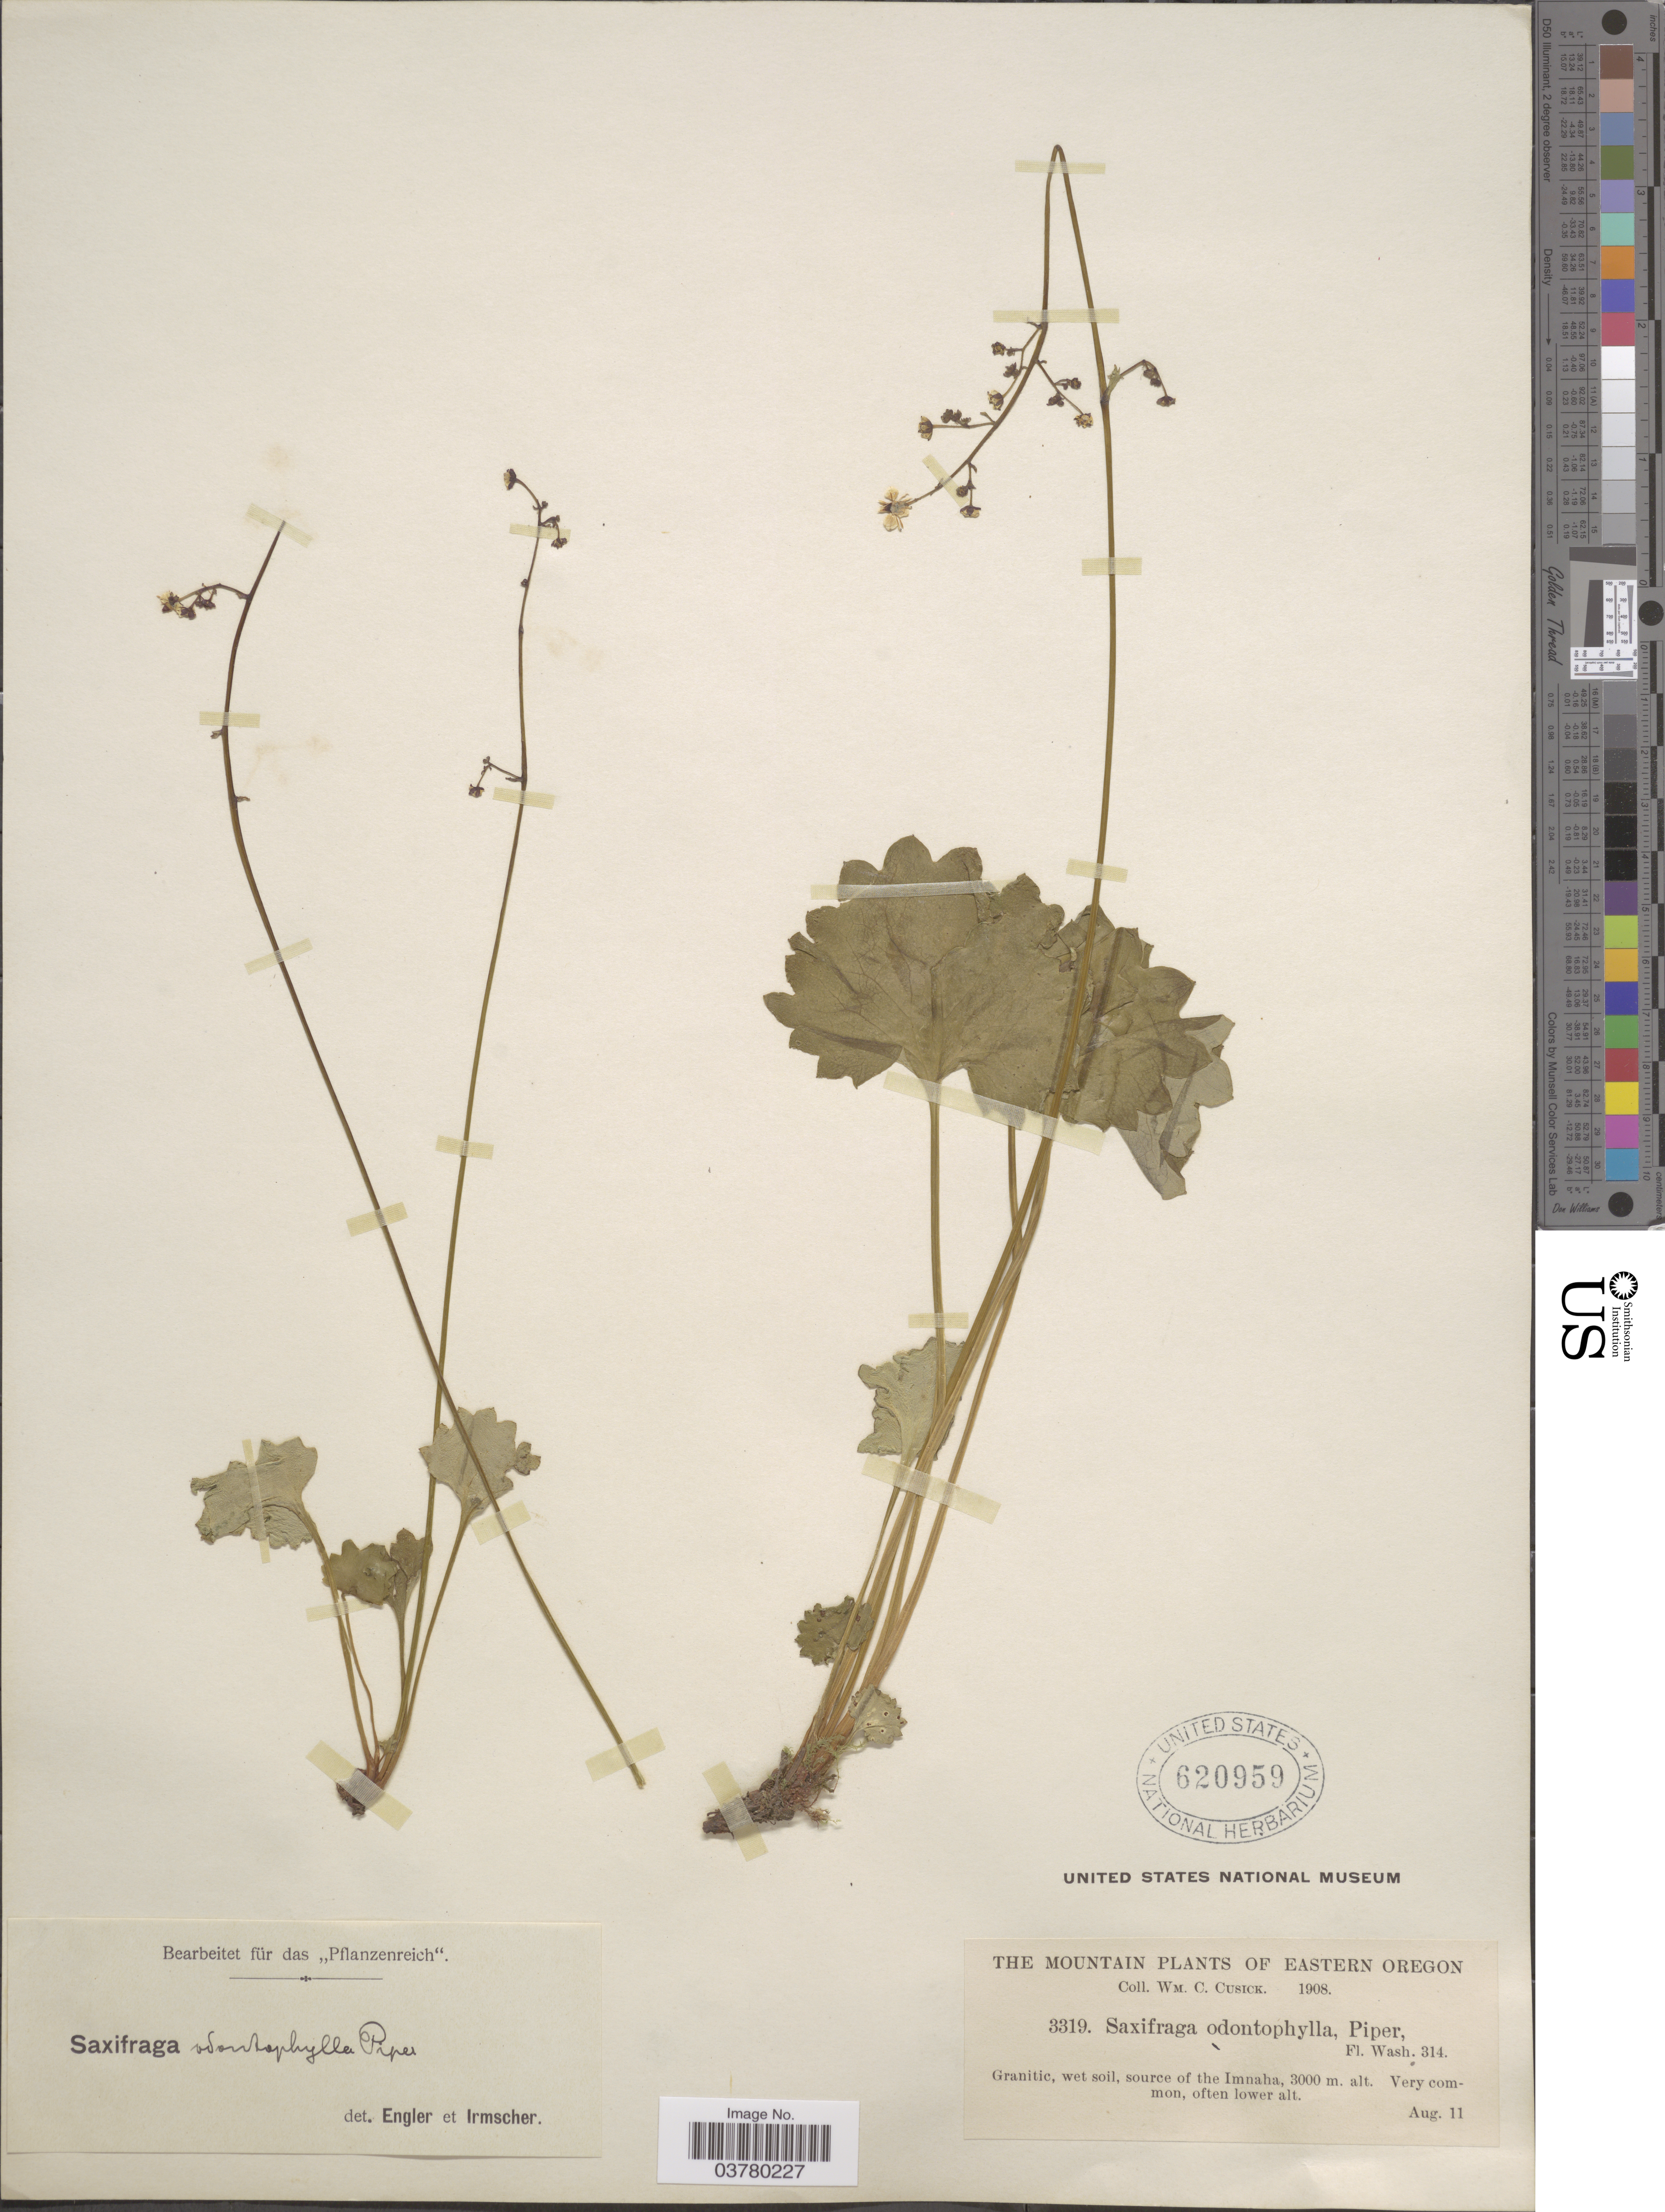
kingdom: Plantae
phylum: Tracheophyta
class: Magnoliopsida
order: Saxifragales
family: Saxifragaceae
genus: Micranthes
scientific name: Micranthes odontoloma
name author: (Piper) A. Heller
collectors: W. C. Cusick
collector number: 3319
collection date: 1908-08-11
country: United States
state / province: Oregon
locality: The Mountain. Eastern Oregon. Granitic, wet soil, source of the Imnaha.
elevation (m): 3000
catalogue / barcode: US 620959